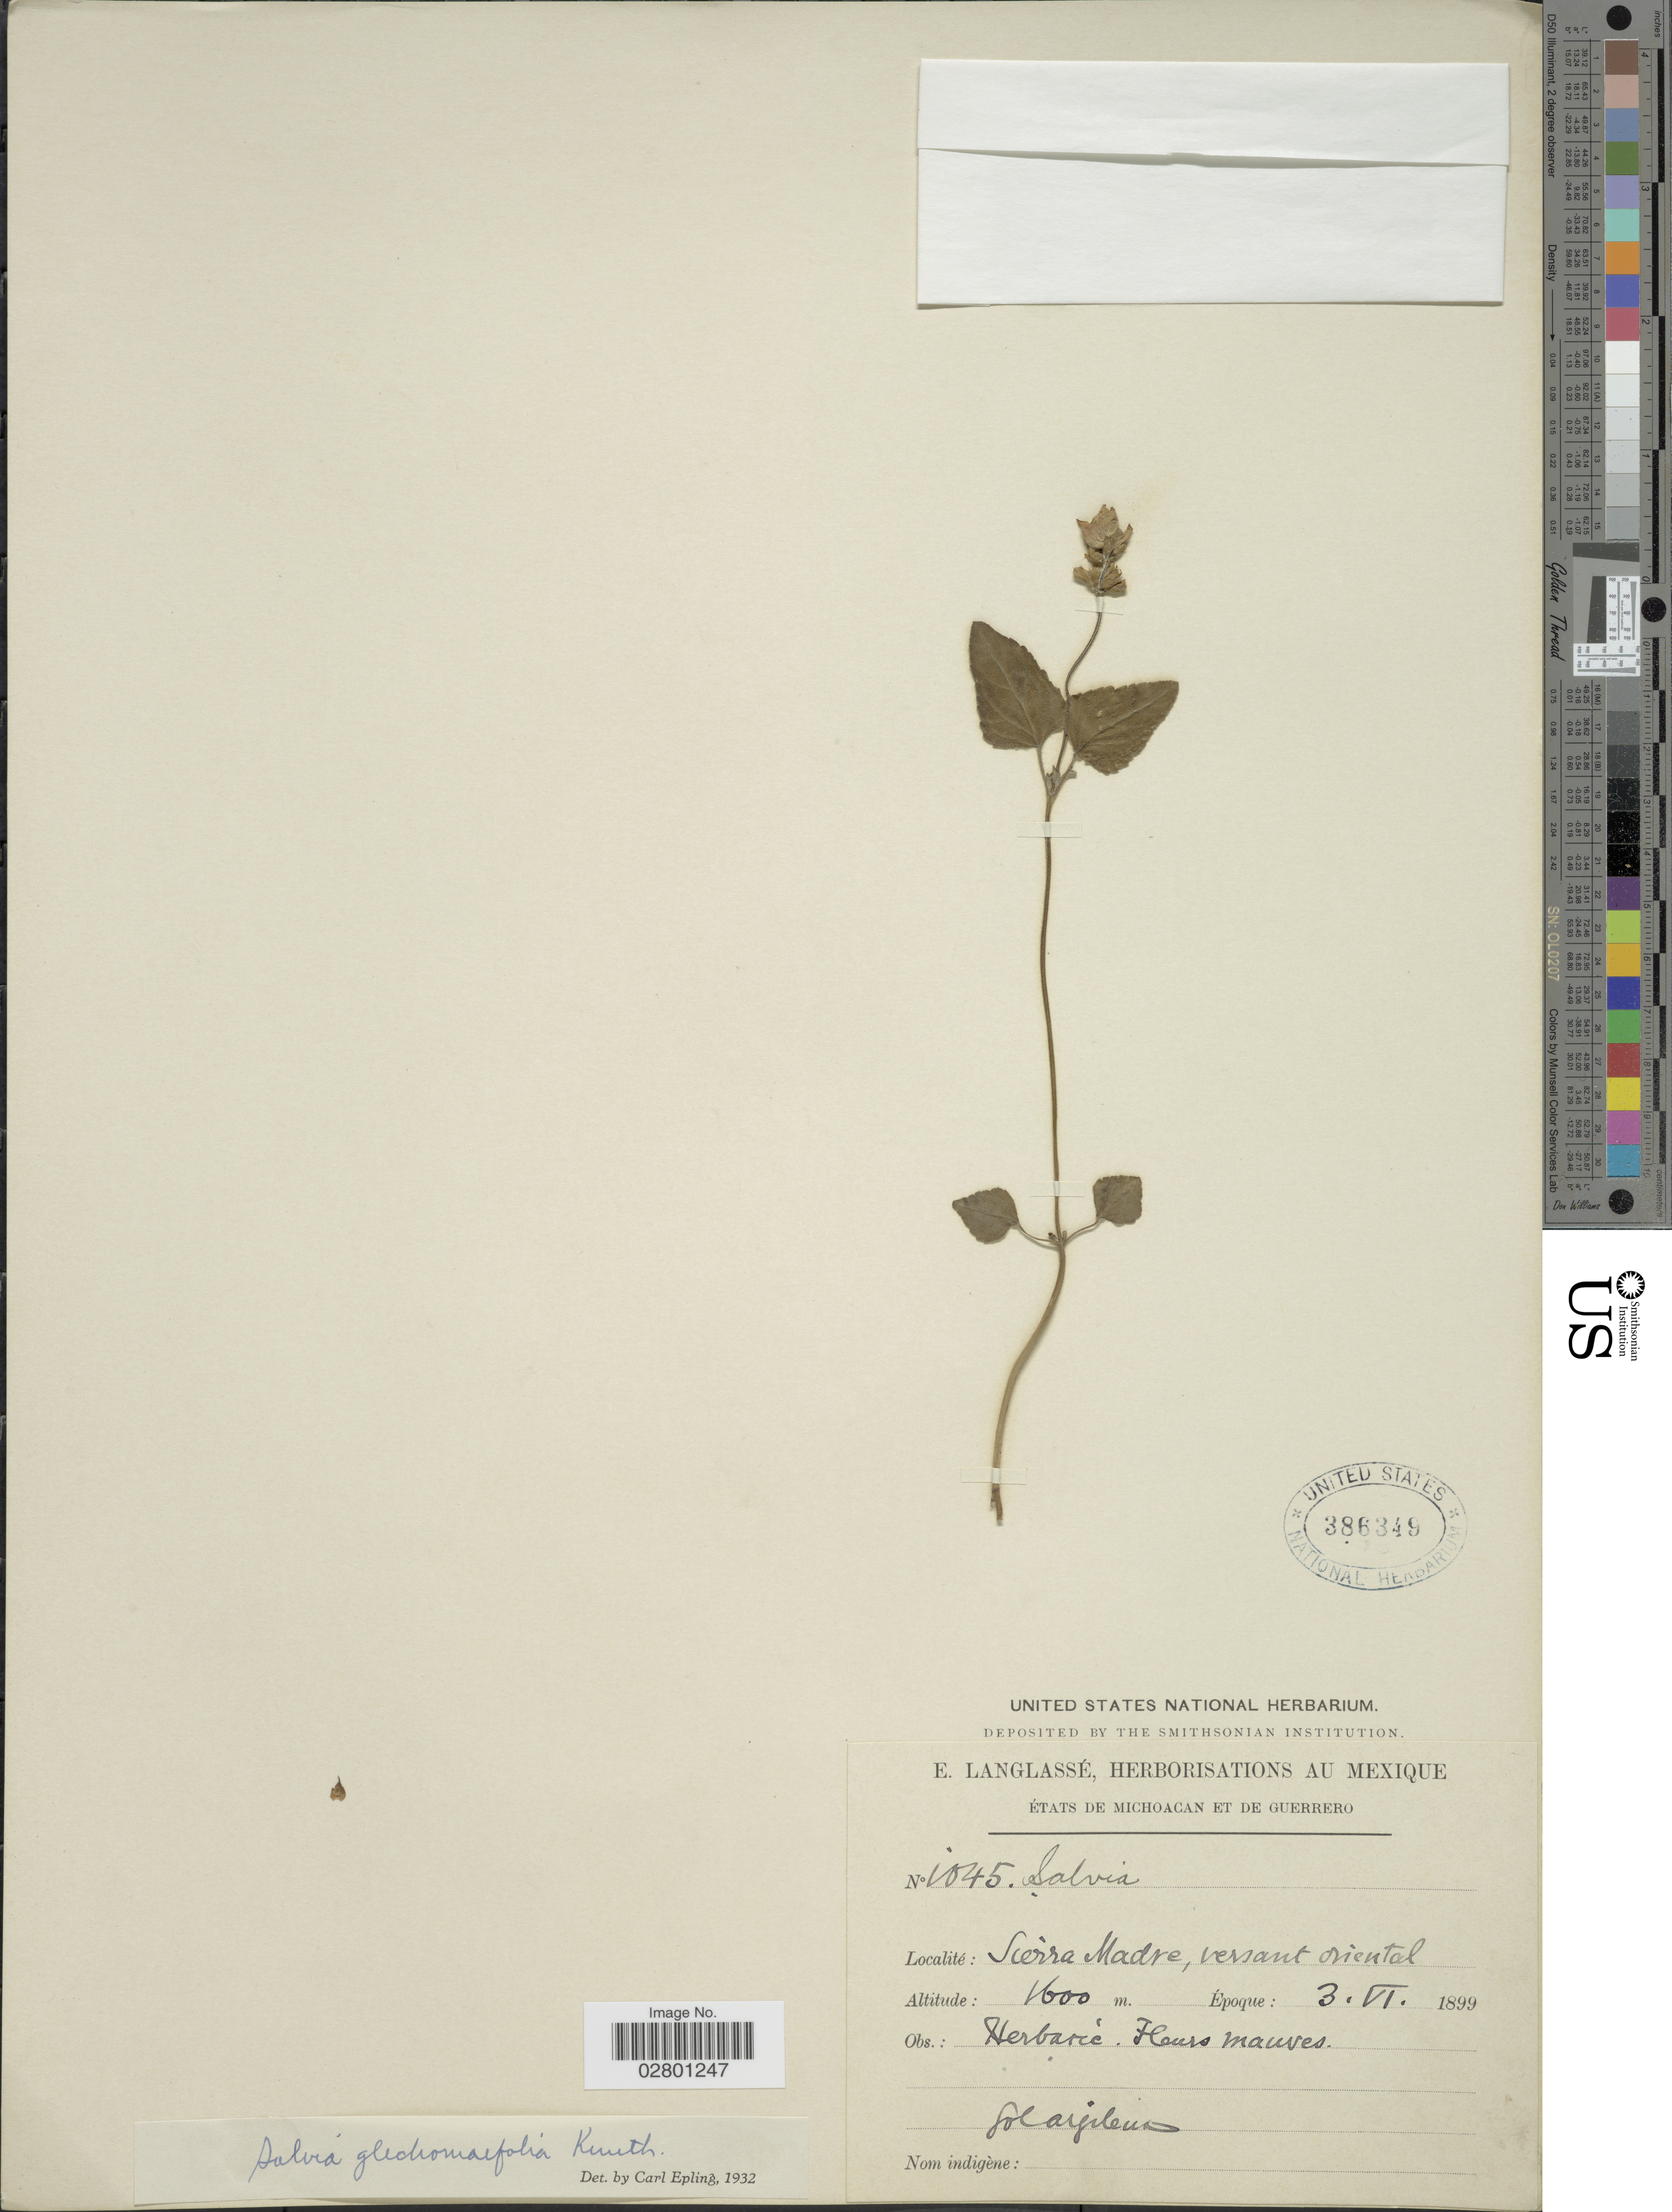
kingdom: Plantae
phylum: Tracheophyta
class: Magnoliopsida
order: Lamiales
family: Lamiaceae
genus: Salvia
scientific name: Salvia glechomaefolia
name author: Kunth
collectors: E. Langlassé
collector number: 1045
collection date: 1899-06-03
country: Mexico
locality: États de Michoacan et de Guerrero. Sierra Madre, versant oriental.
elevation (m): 1600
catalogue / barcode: US 386349